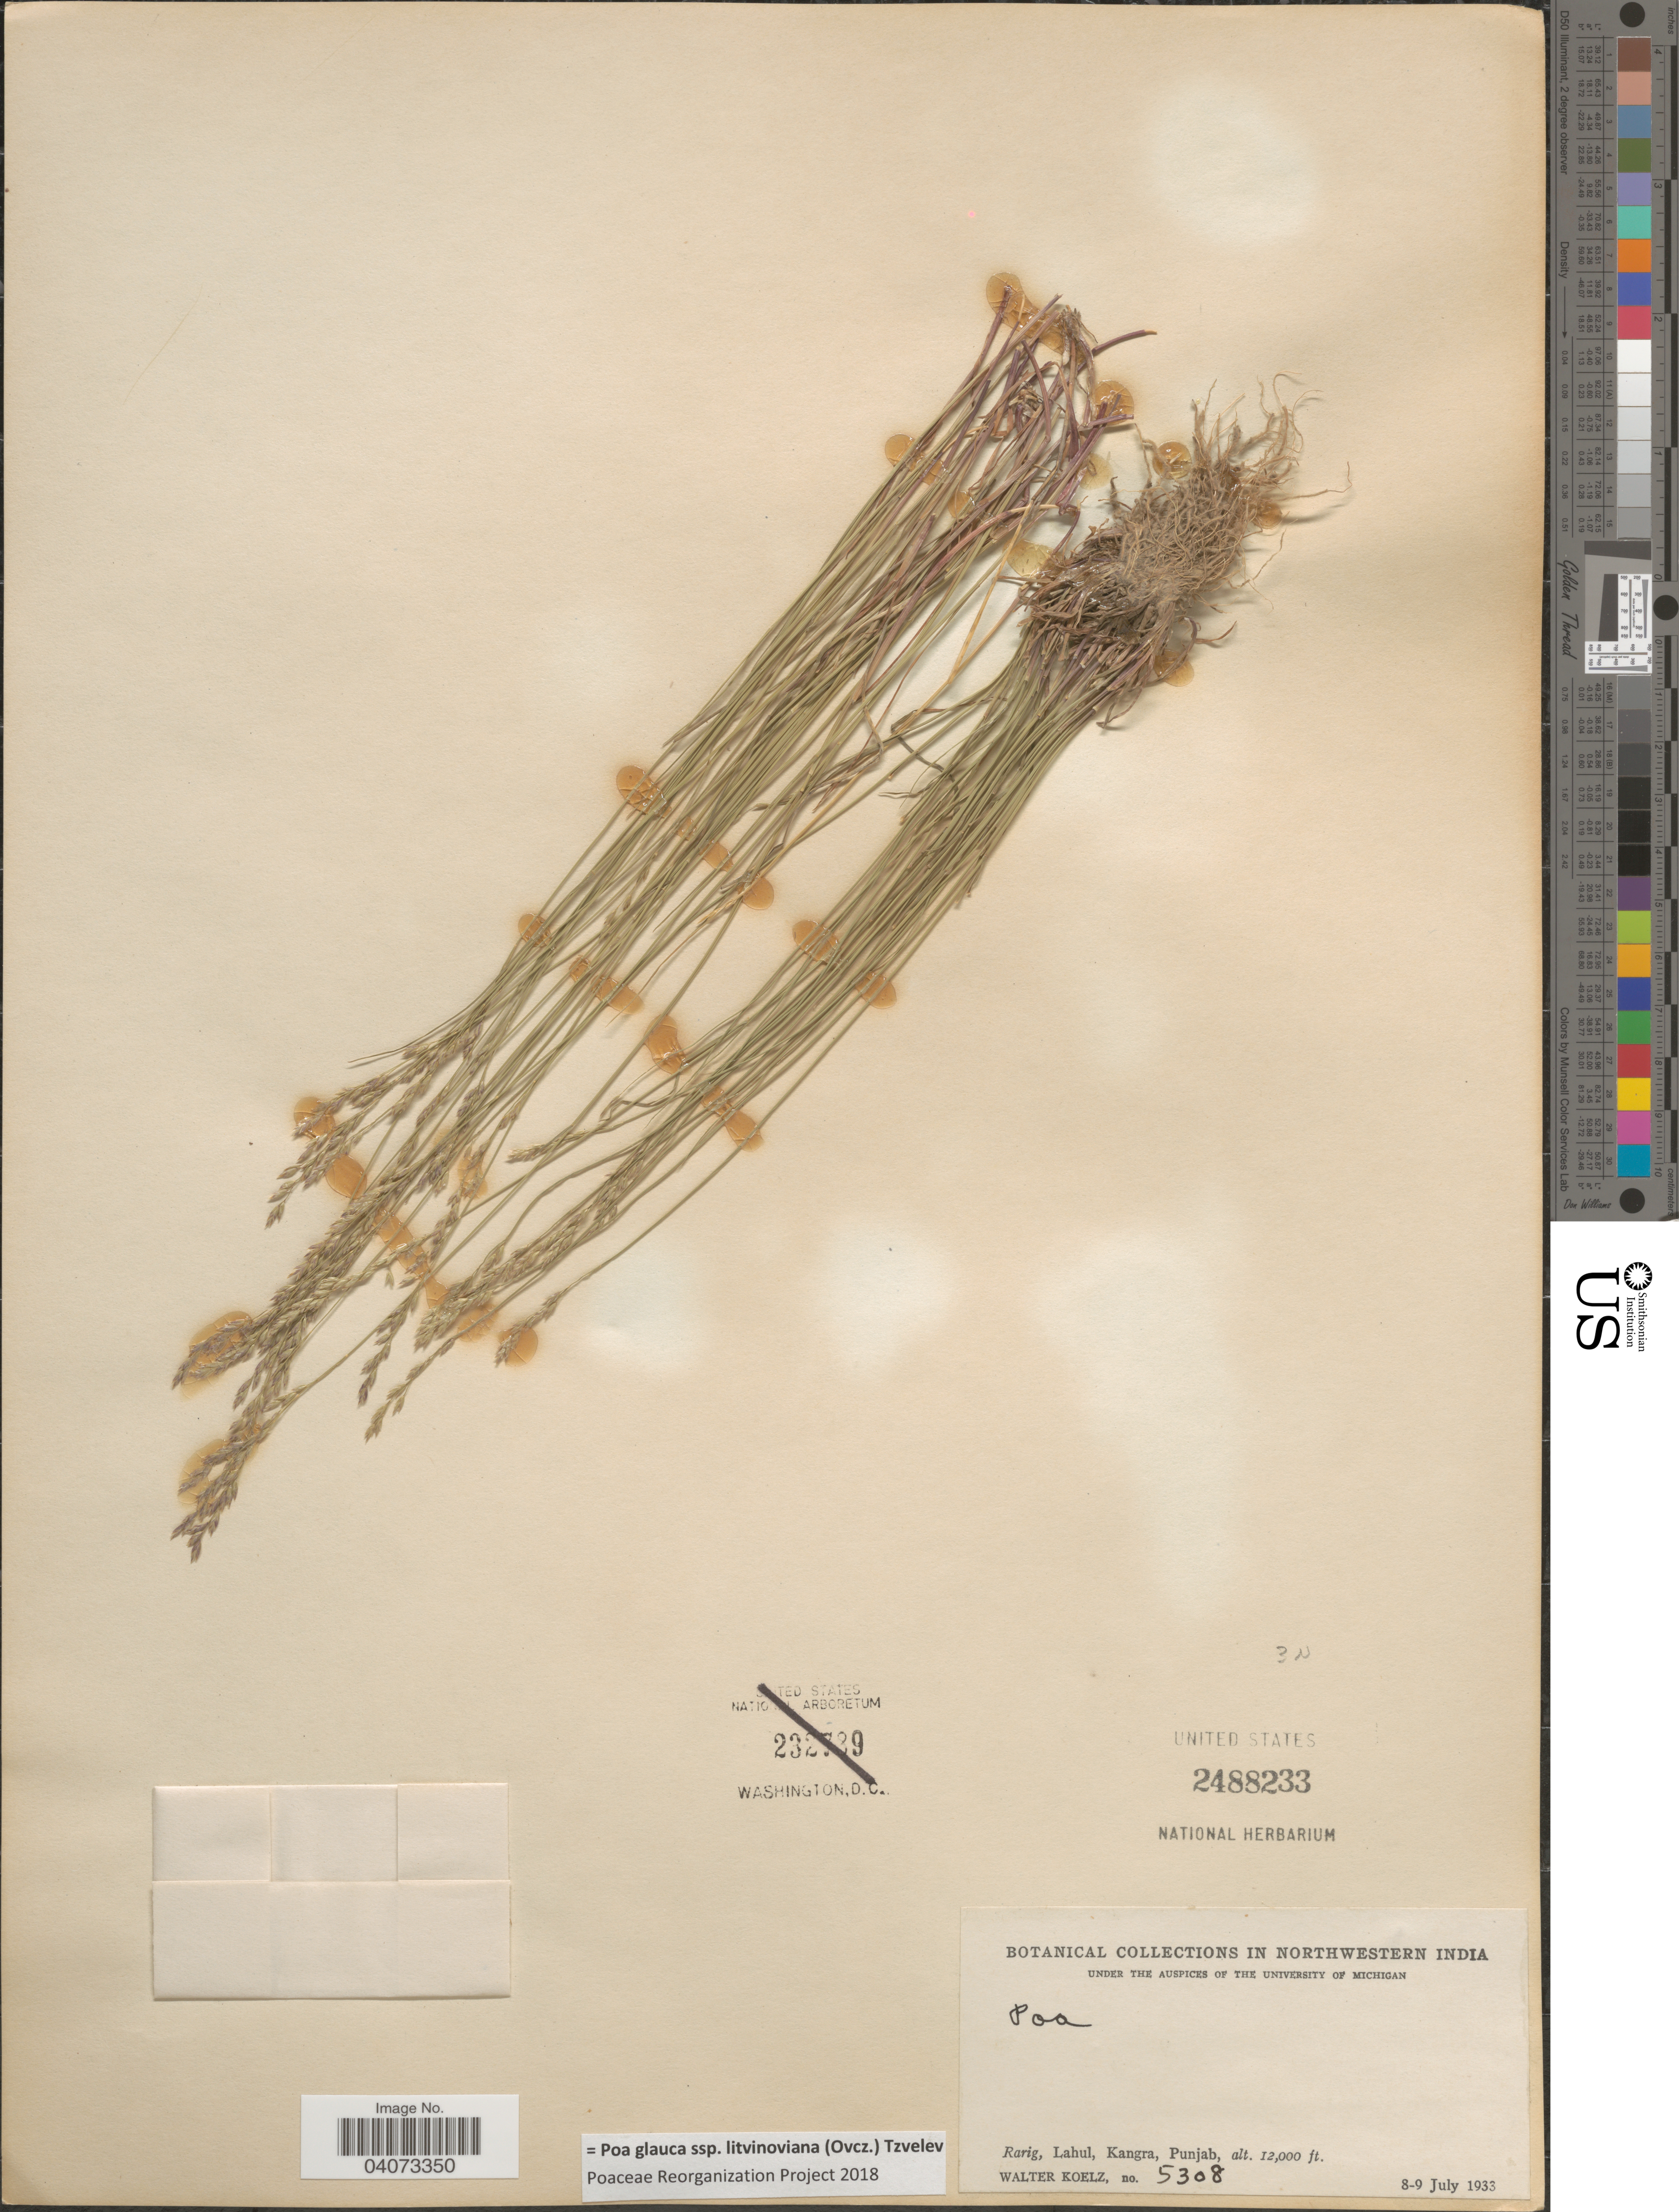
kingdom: Plantae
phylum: Tracheophyta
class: Liliopsida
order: Poales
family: Poaceae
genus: Poa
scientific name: Poa glauca subsp. litvinoviana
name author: (Ovcz.) Tzvelev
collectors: W. N. Koelz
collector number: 5308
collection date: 1933-07-08/1933-07-09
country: India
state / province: Punjab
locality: Northwestern India. Rarig, Lahul, Kangra.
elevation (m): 3658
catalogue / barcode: US 2488233